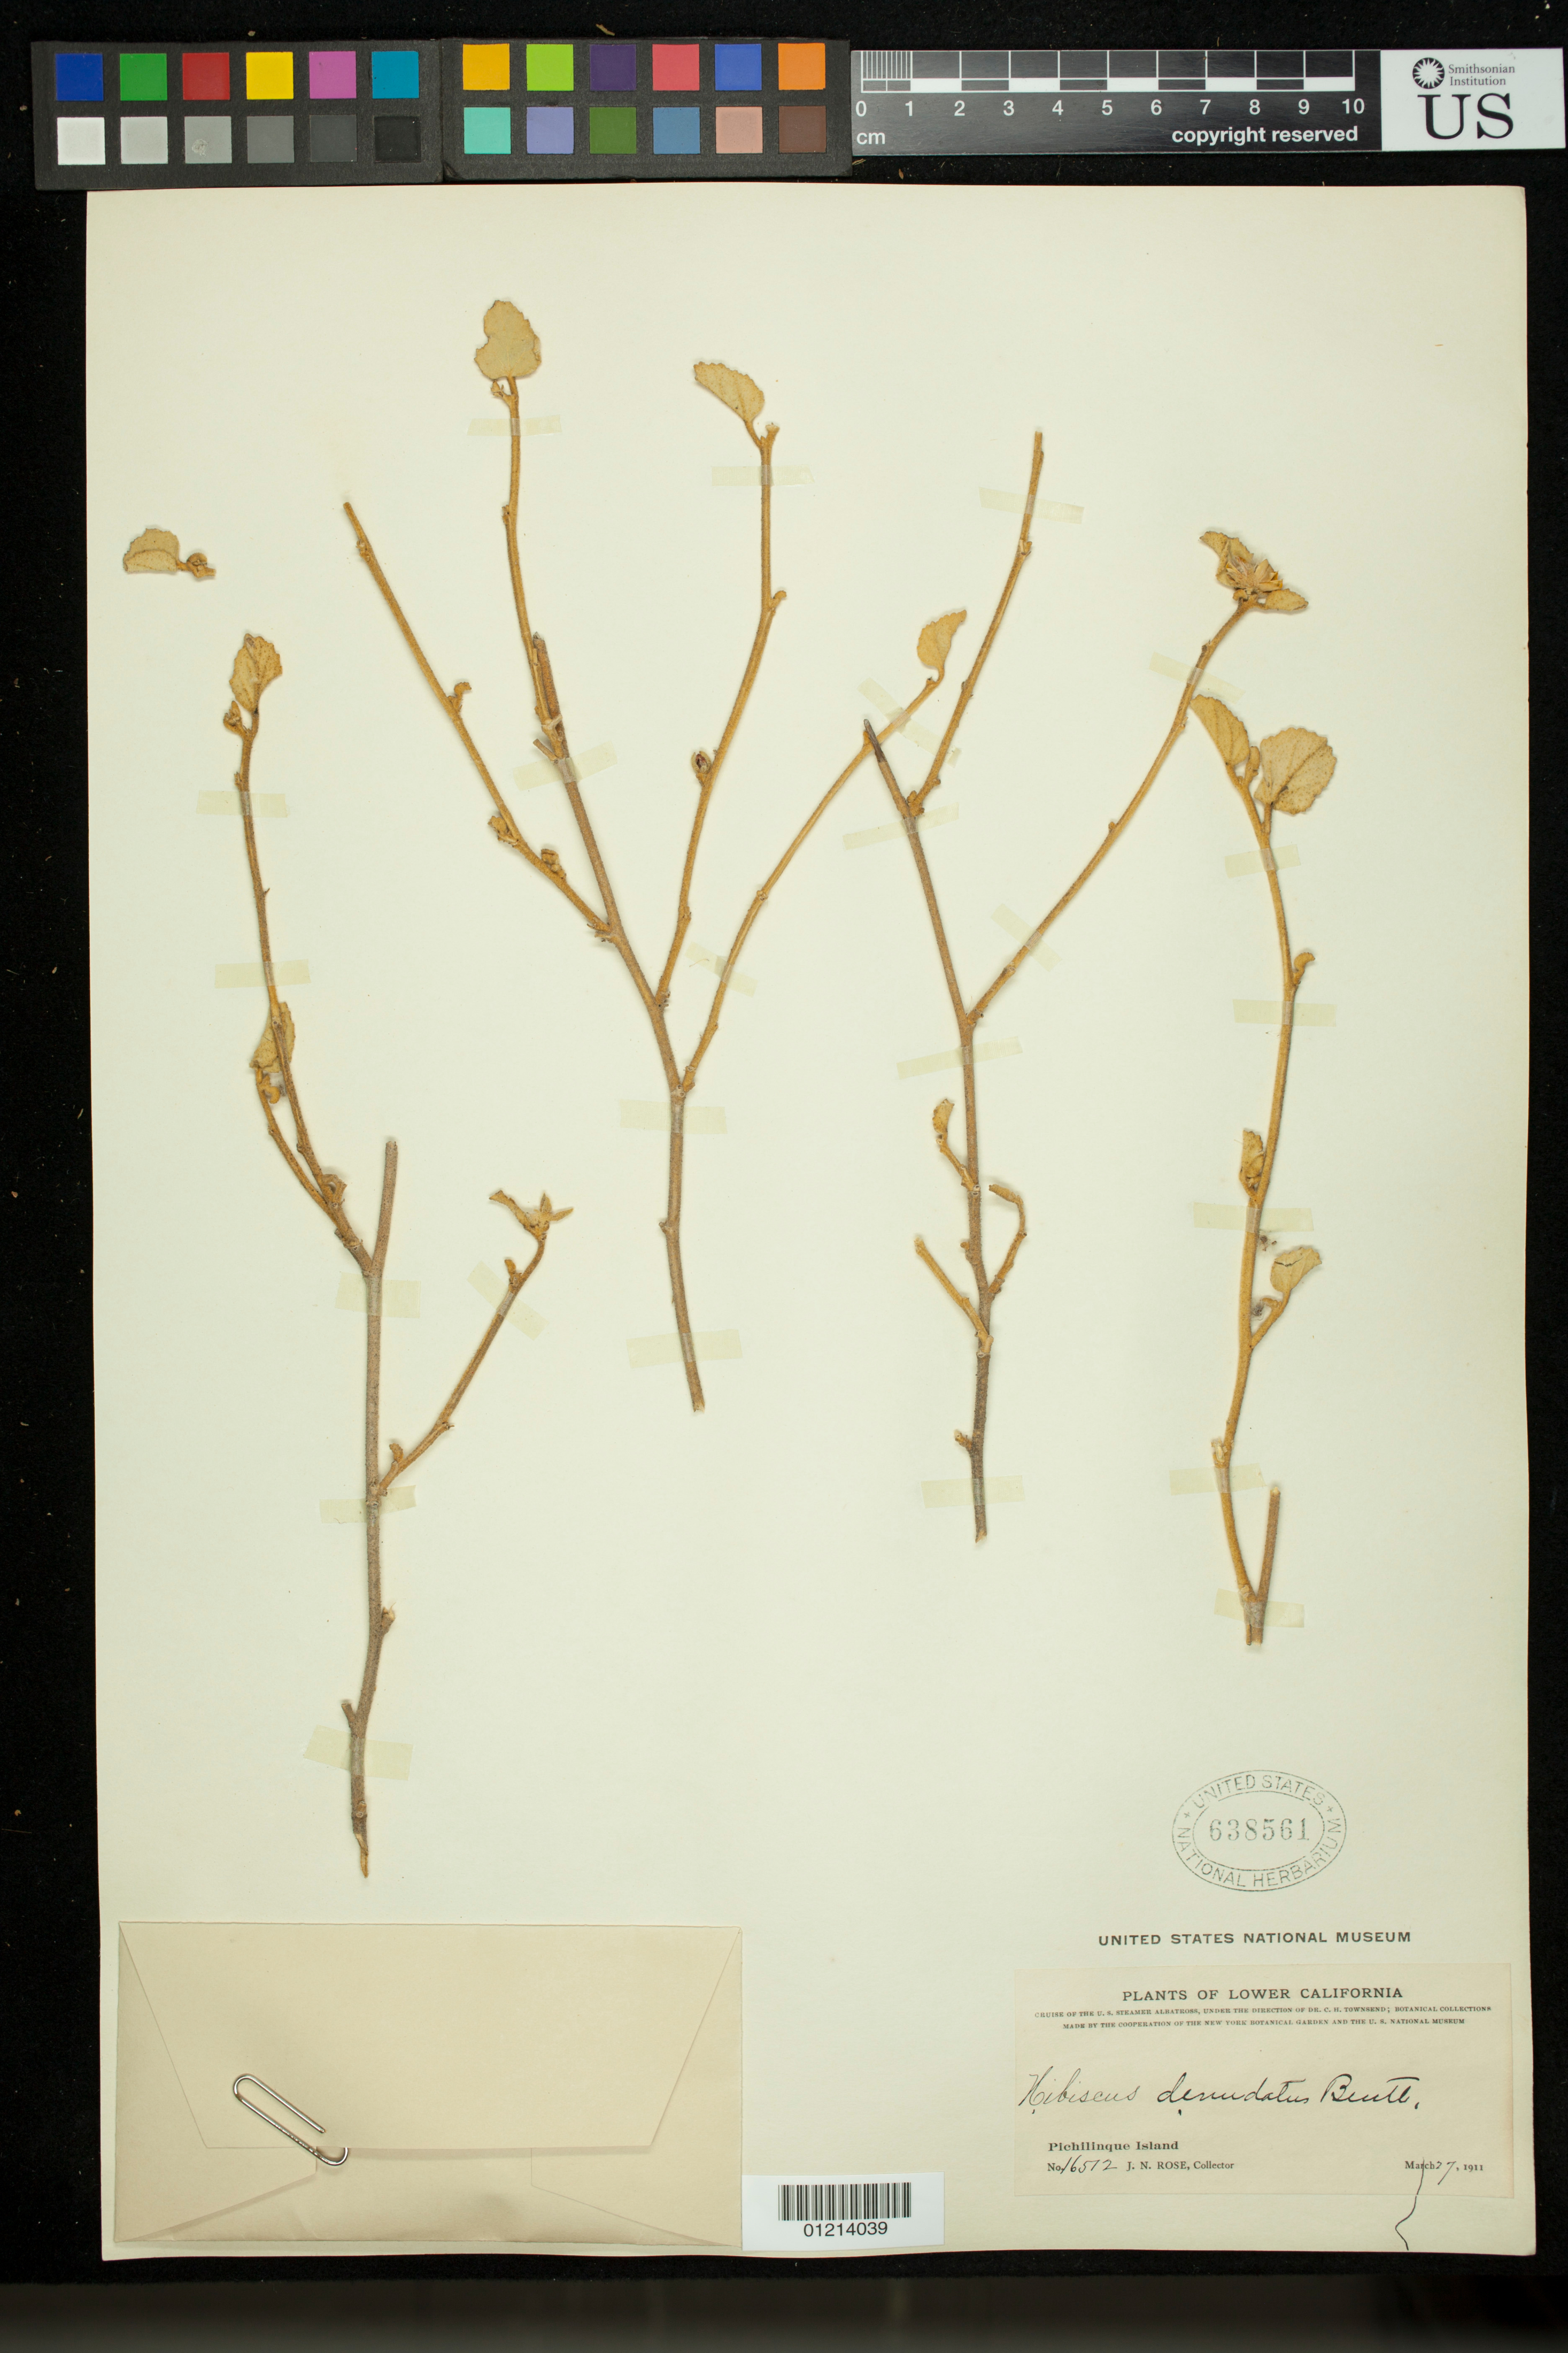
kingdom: Plantae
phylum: Tracheophyta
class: Magnoliopsida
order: Malvales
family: Malvaceae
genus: Hibiscus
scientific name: Hibiscus denudatus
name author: Benth.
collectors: J. N. Rose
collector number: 16572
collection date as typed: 27 Mar 1911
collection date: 1911-03-27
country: Mexico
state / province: Baja California Sur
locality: Lower California: Pichilinque Island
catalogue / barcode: US 638561